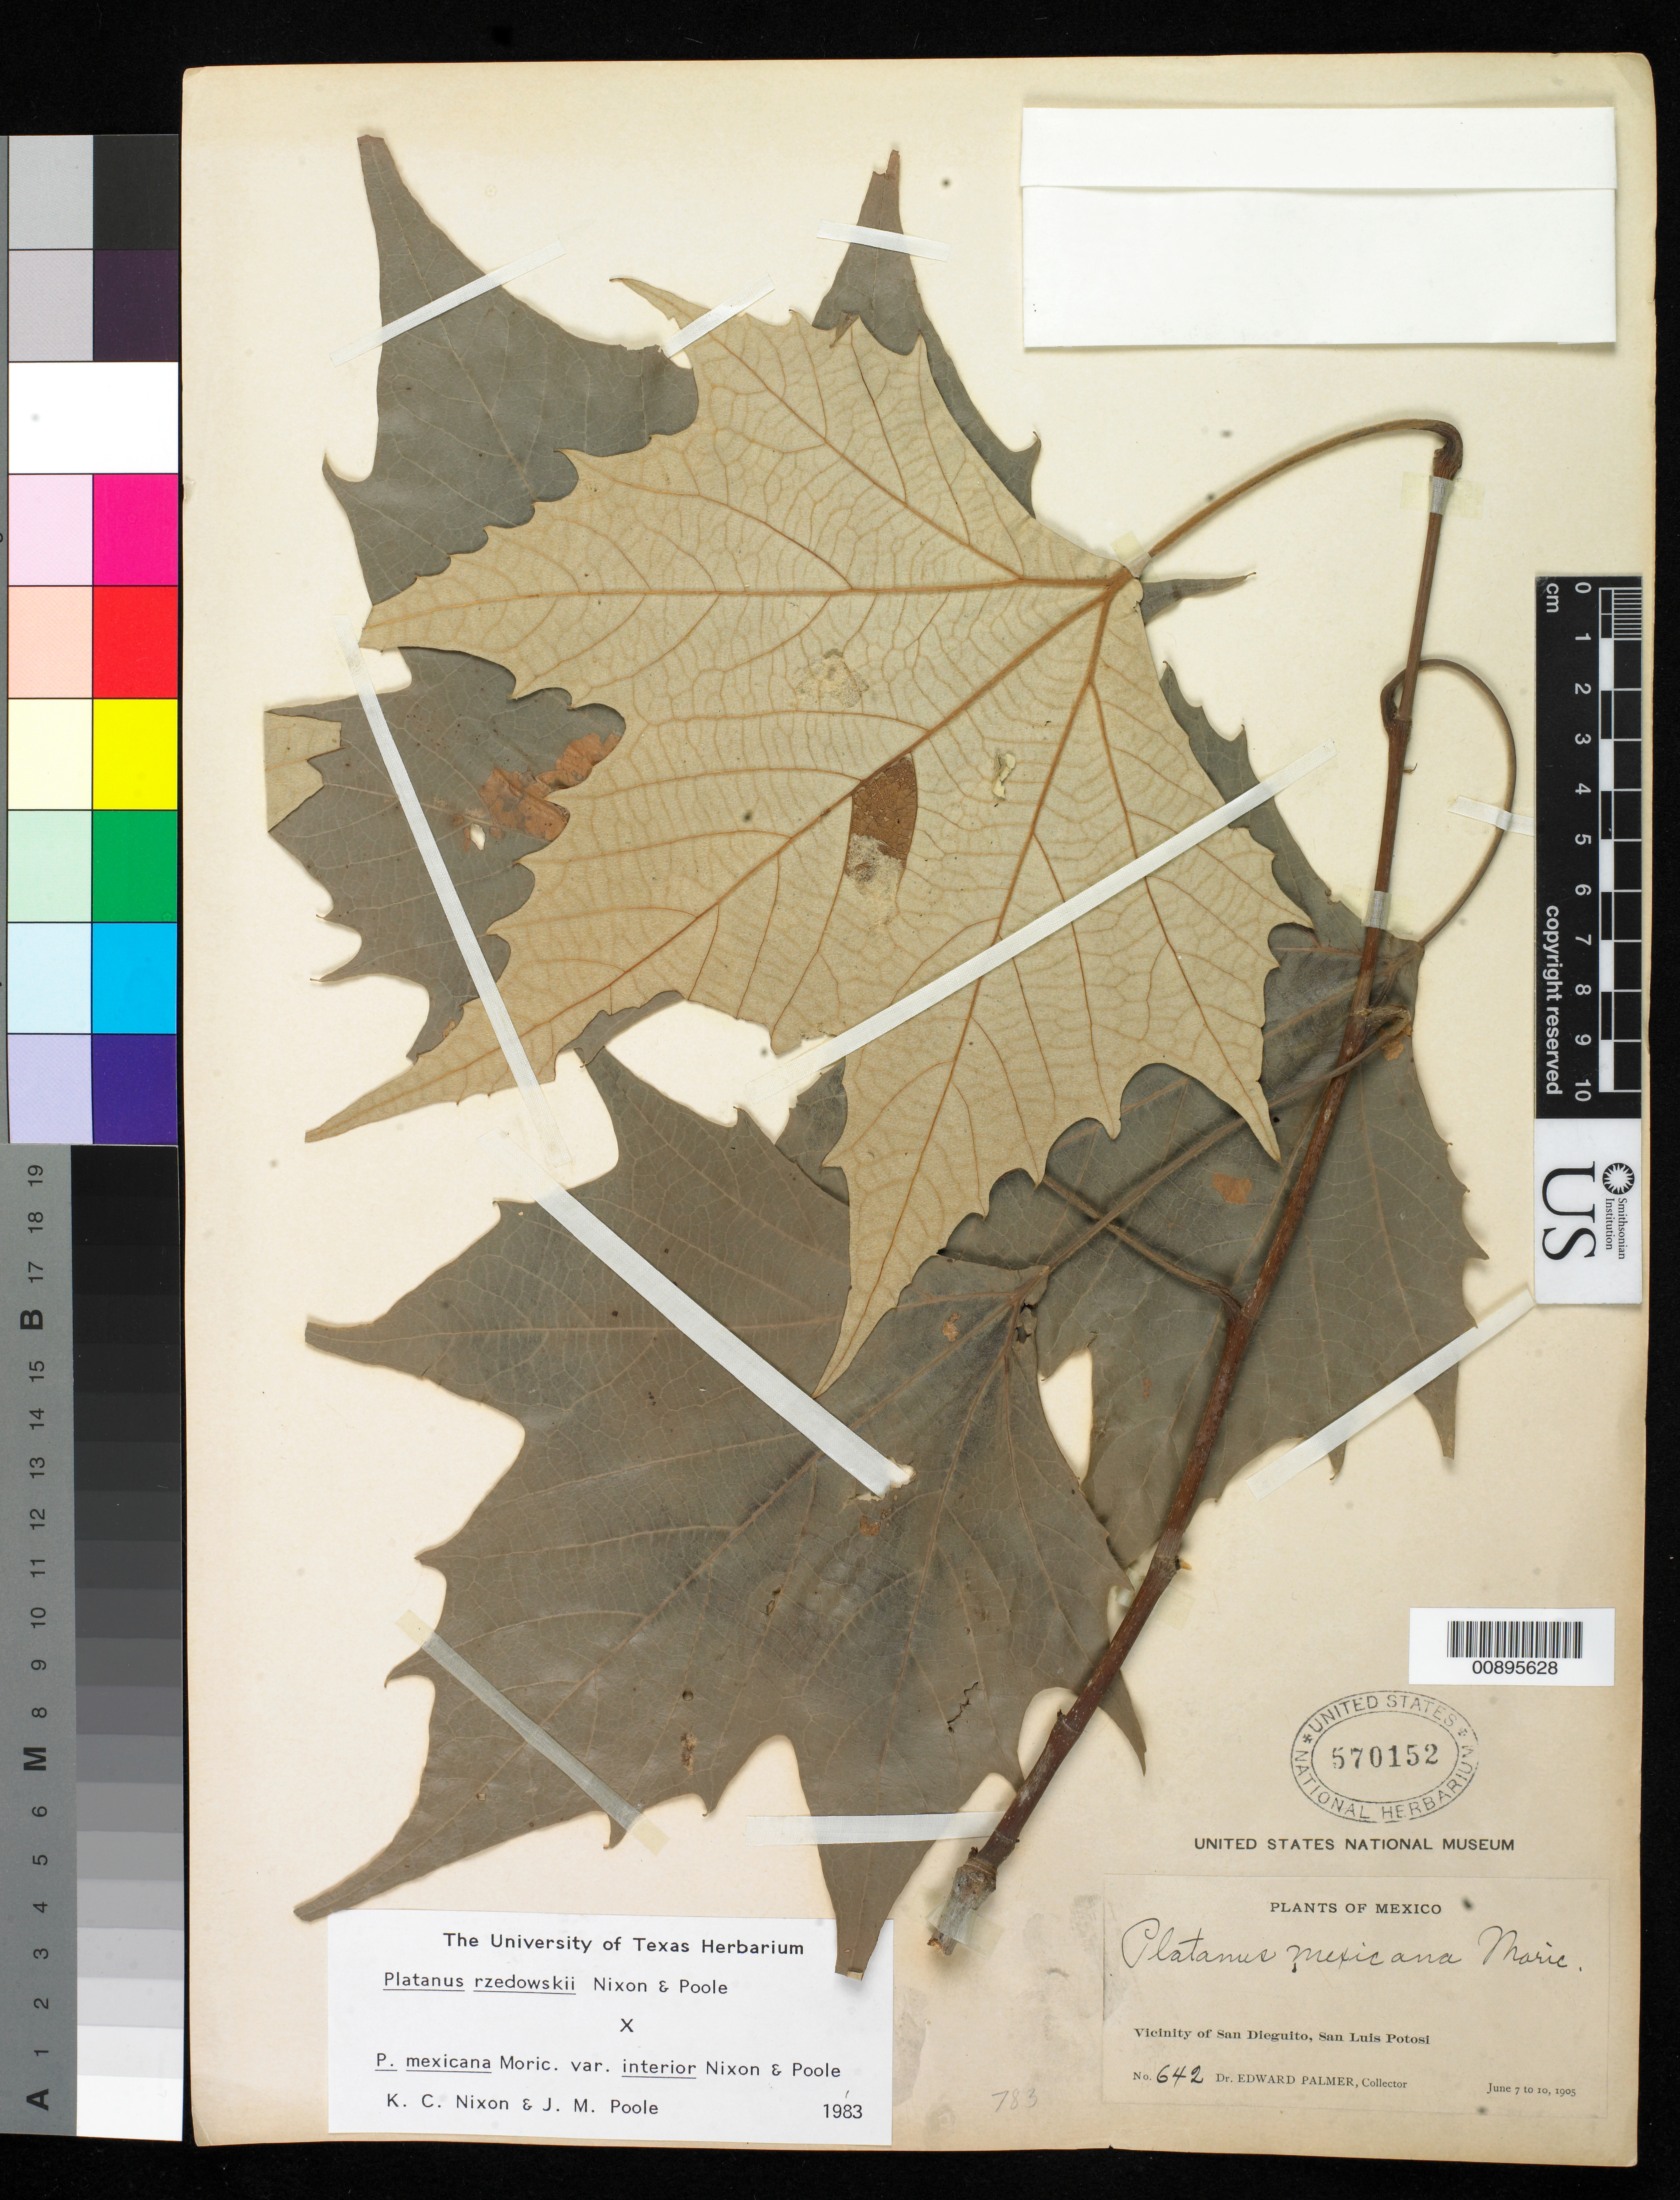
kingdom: Plantae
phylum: Tracheophyta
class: Magnoliopsida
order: Proteales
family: Platanaceae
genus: Platanus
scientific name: Platanus mexicana x P. rzedowskii Nixon & J.M. Poole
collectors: E. Palmer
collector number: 642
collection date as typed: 07 Jun 1905 to 10 Jun 1905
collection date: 1905-06-07/1905-06-10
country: Mexico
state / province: San Luis Potosí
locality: Vicinity of San Dieguito, San Luis Potosí.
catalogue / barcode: US 570152